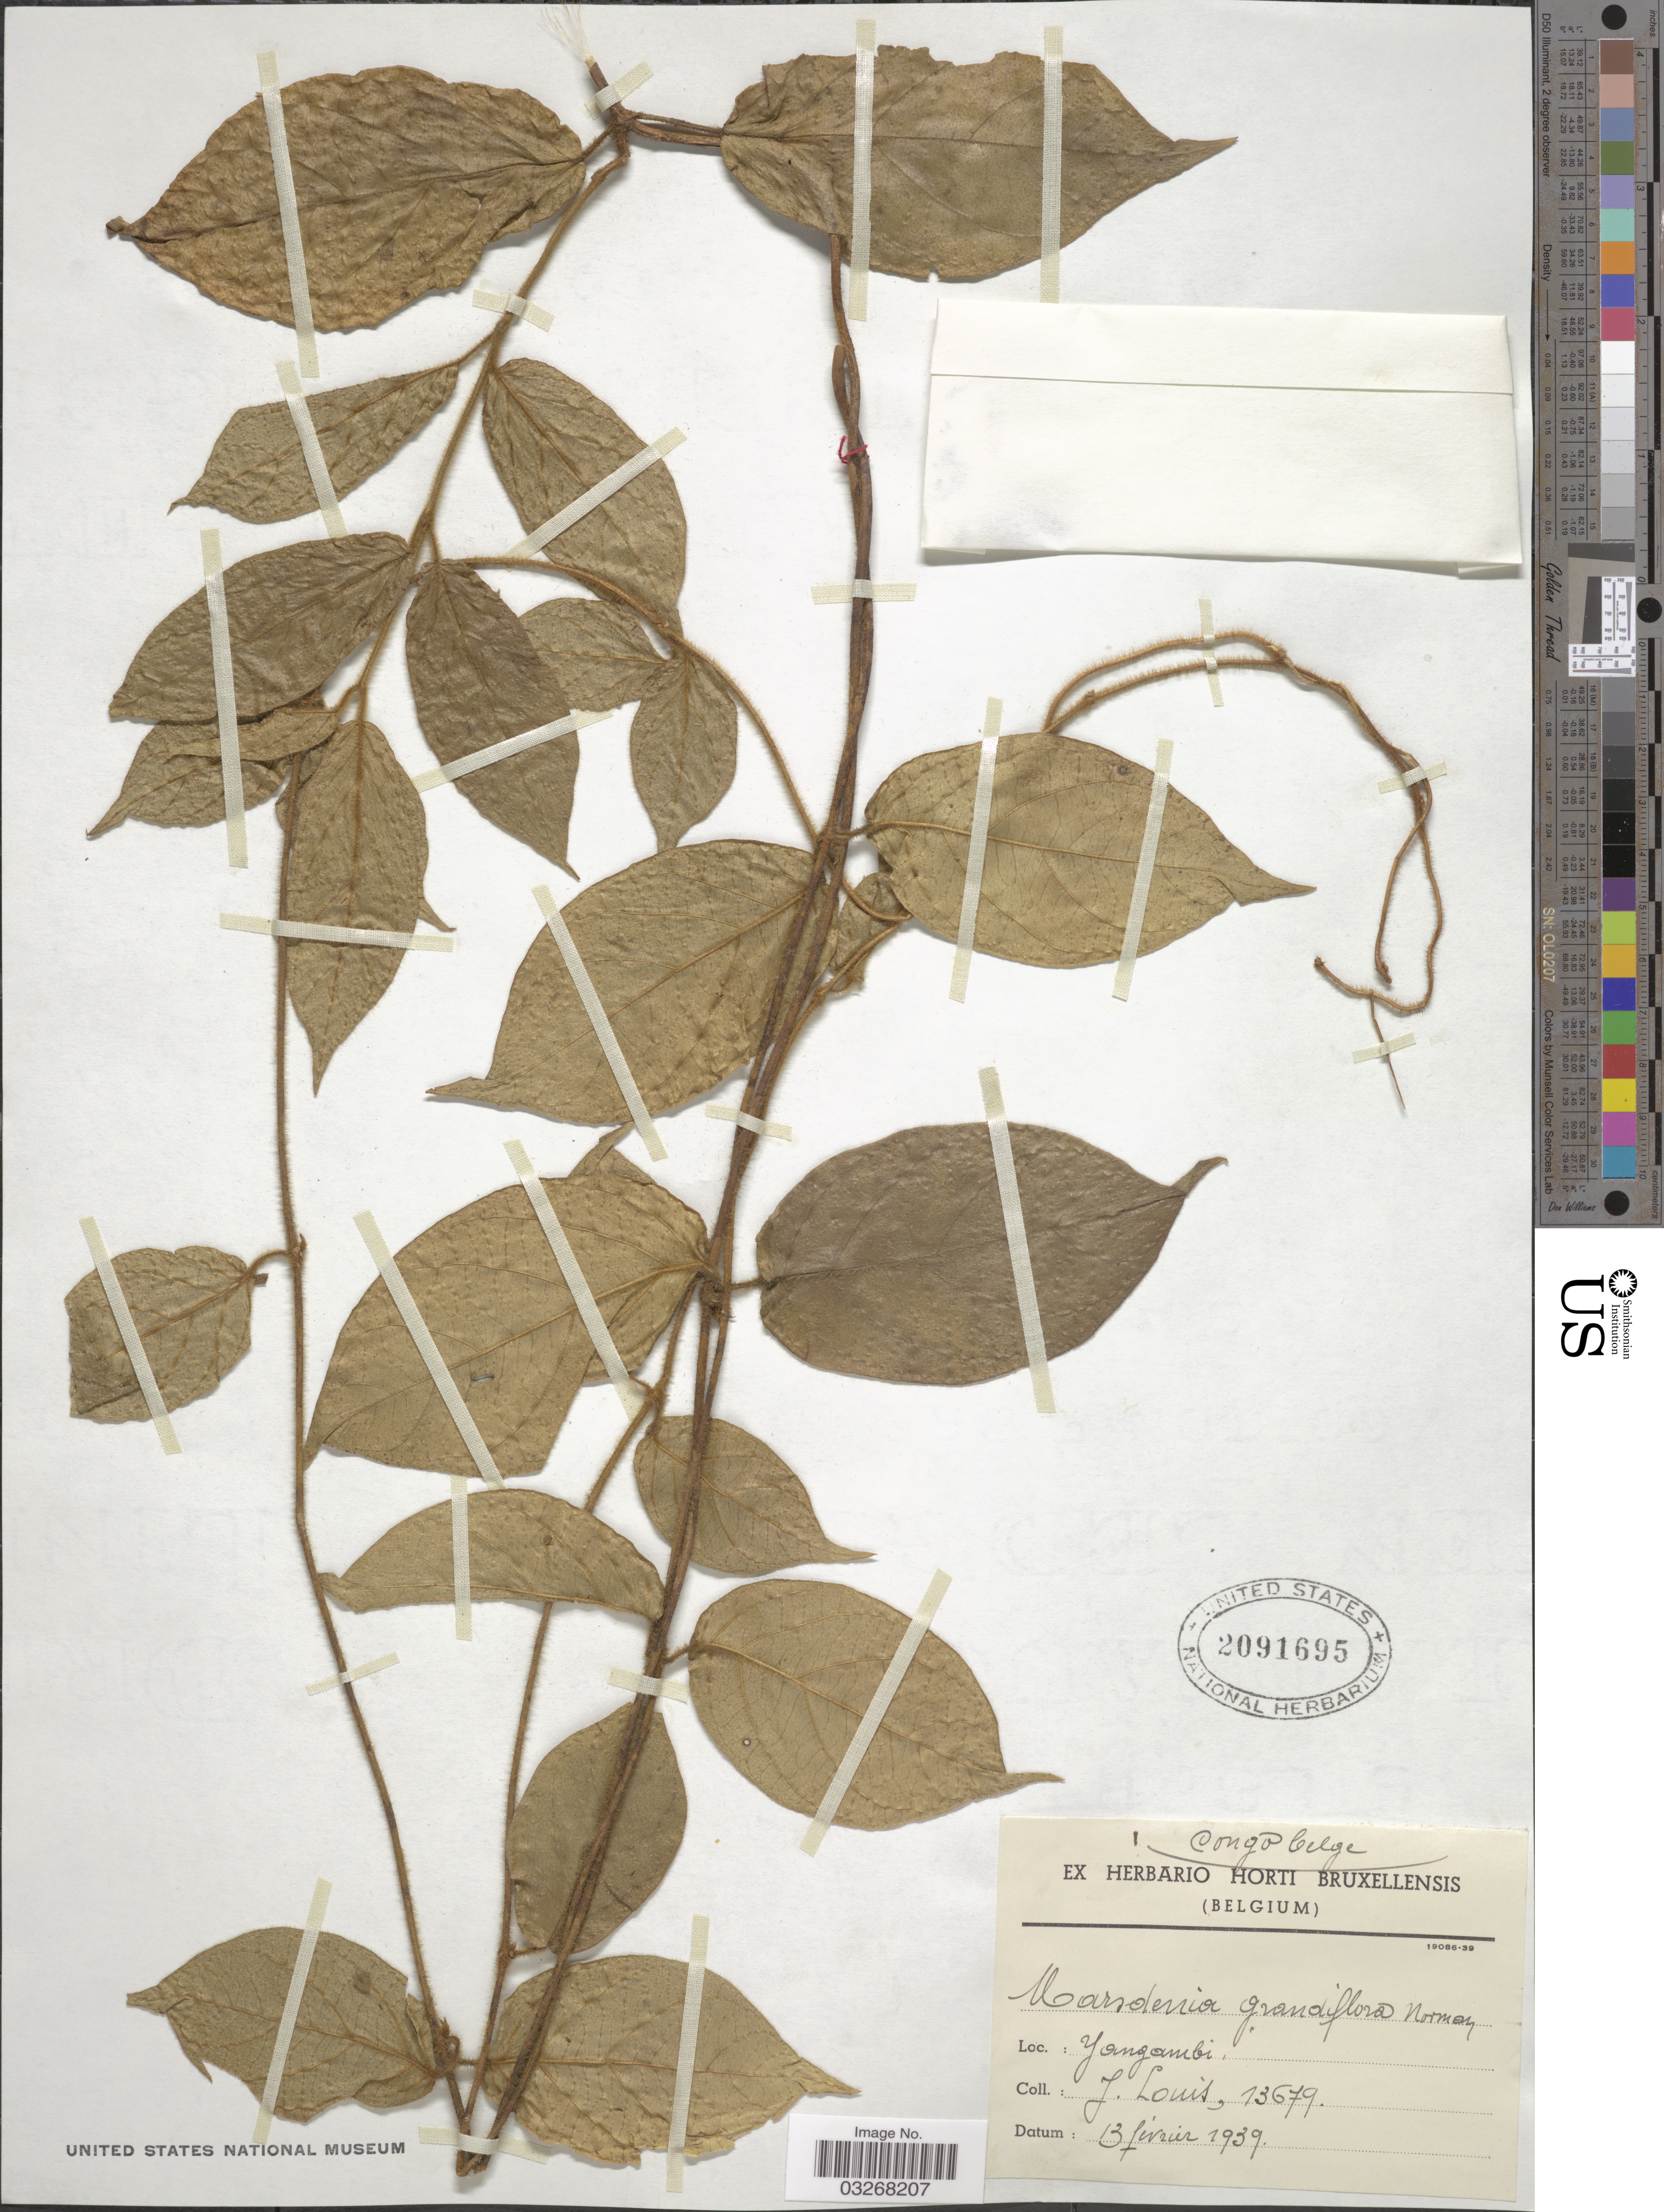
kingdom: Plantae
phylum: Tracheophyta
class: Magnoliopsida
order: Gentianales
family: Apocynaceae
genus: Marsdenia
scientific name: Marsdenia grandiflora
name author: Choux & Decne.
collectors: J. Louis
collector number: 13679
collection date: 1939-02-13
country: Congo, Democratic Republic of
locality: Congo Belge. Yangambi.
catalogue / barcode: US 2091695